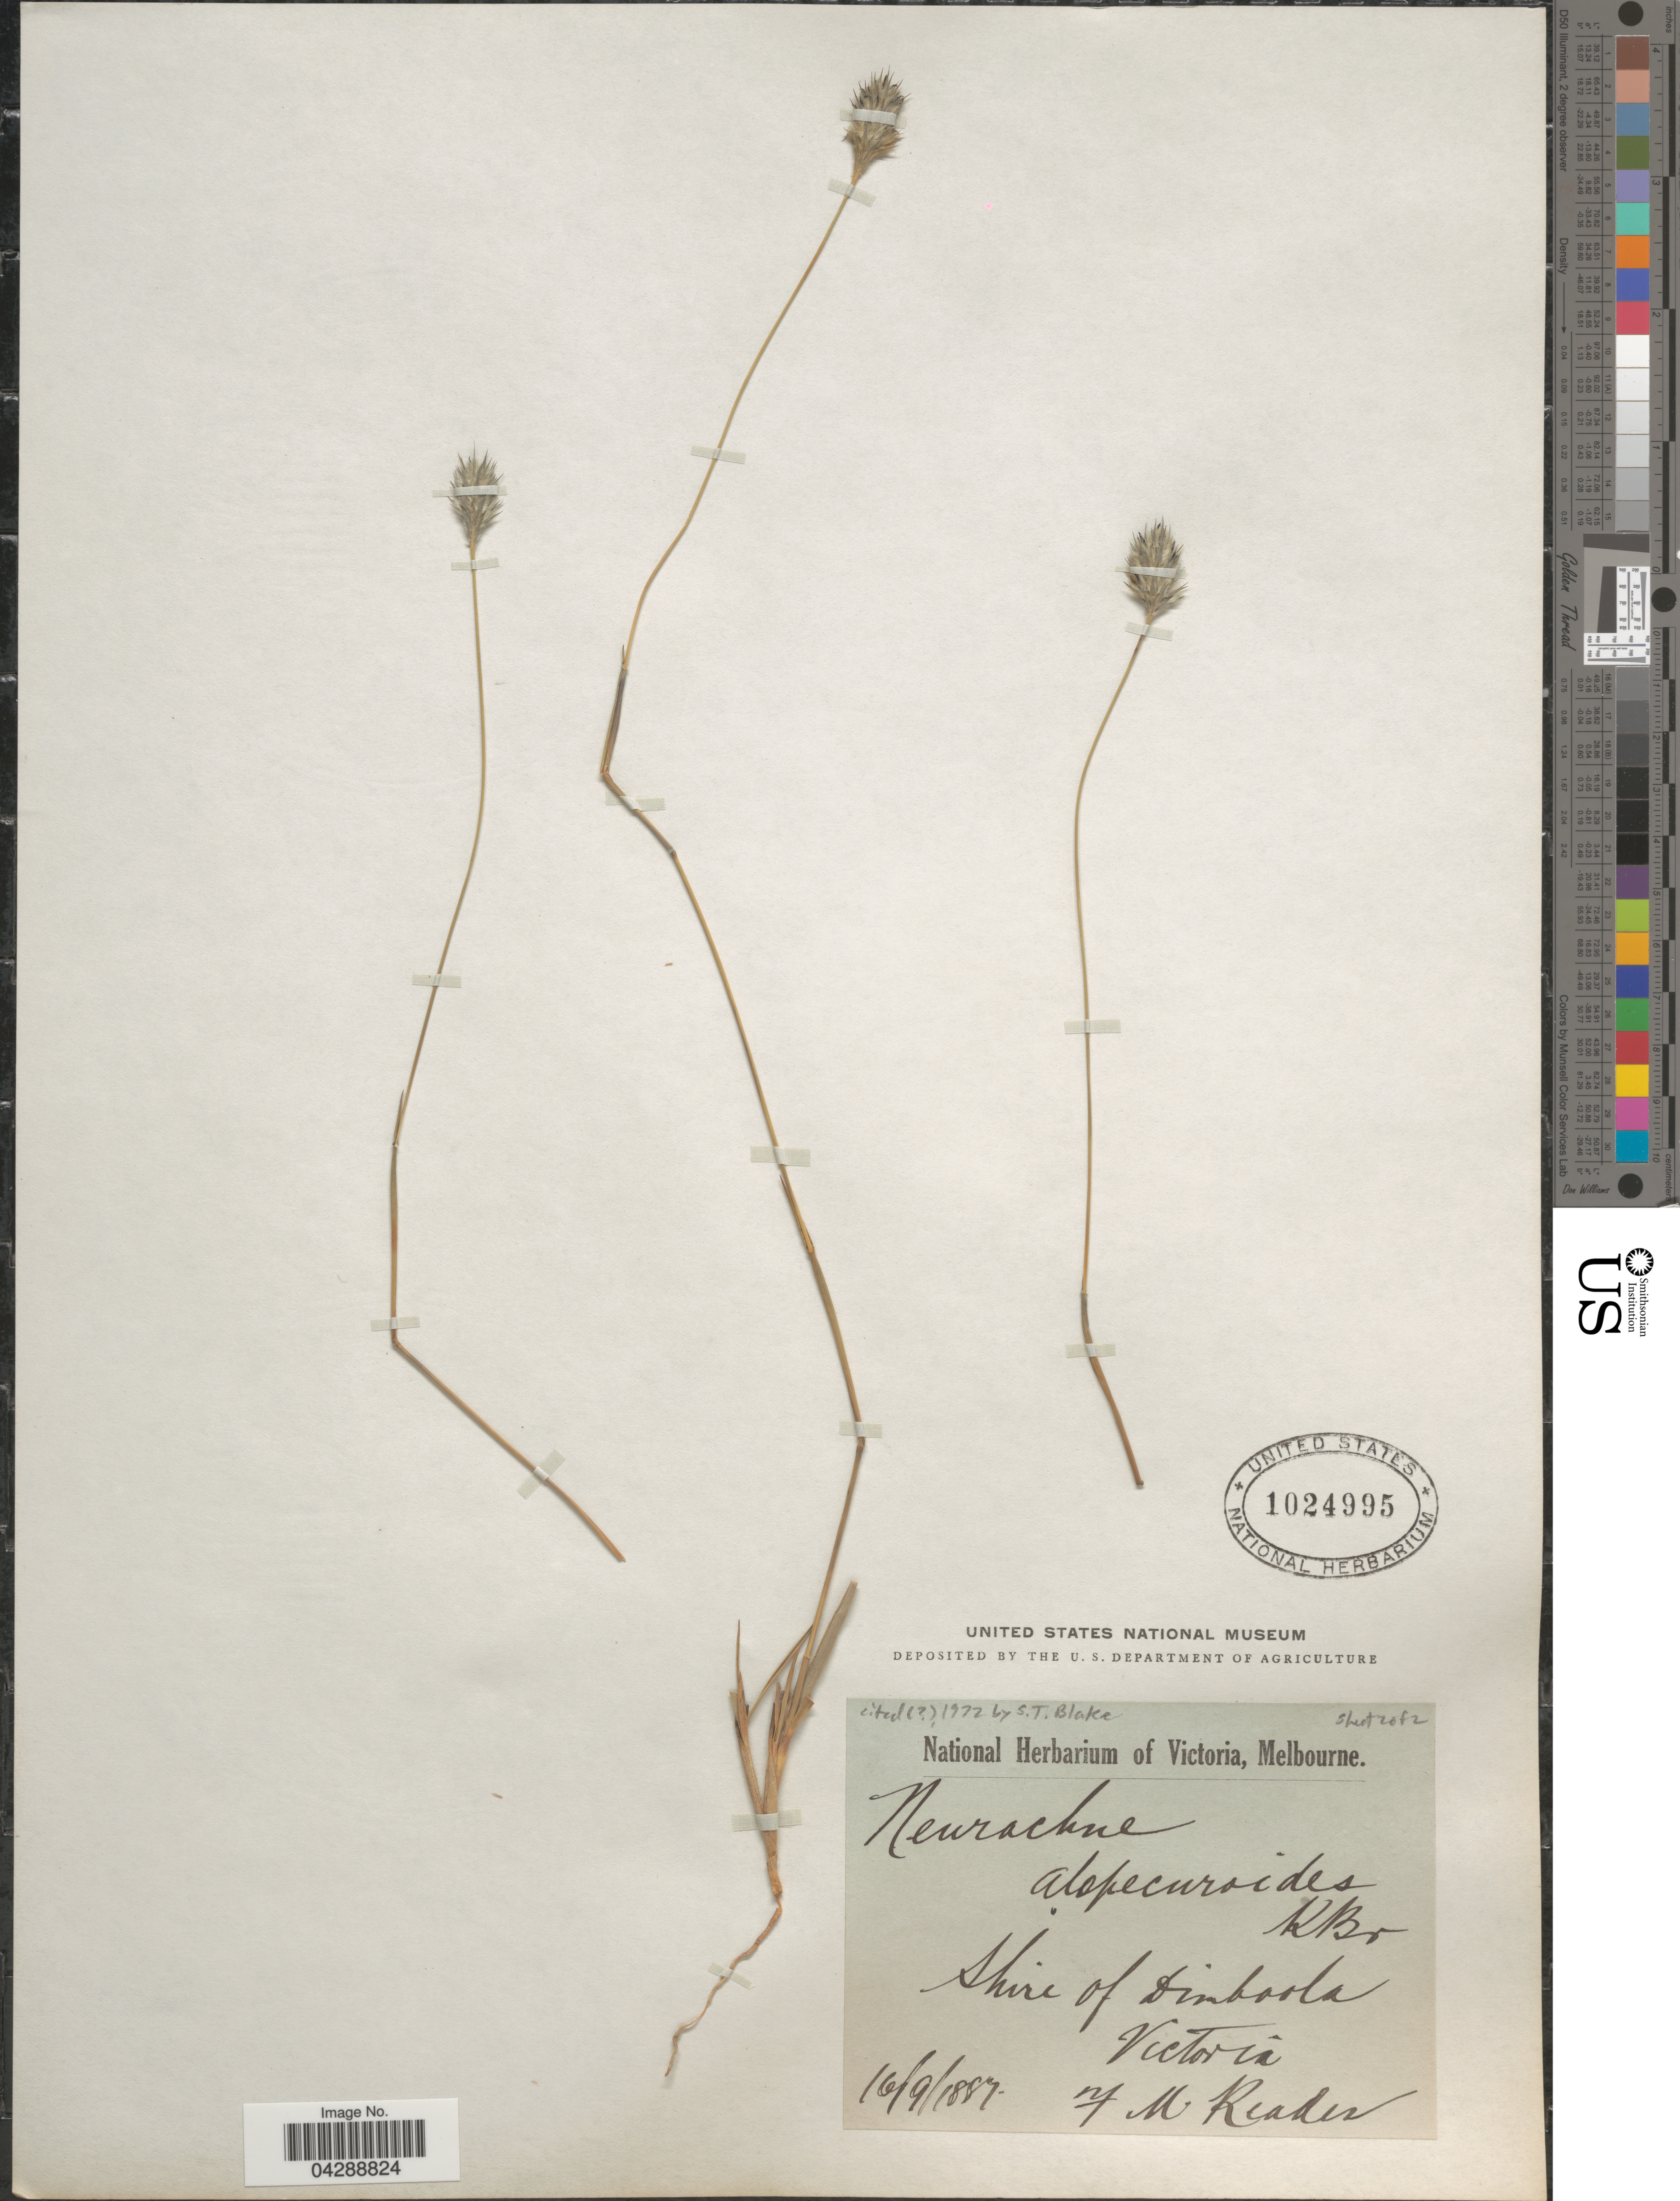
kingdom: Plantae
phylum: Tracheophyta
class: Liliopsida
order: Poales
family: Poaceae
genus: Neurachne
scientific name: Neurachne alopecuroidea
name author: R. Br.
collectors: F. Reader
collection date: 1887-09-16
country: Australia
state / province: Victoria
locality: Shire of Dimboola, Victoria.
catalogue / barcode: US 1024995